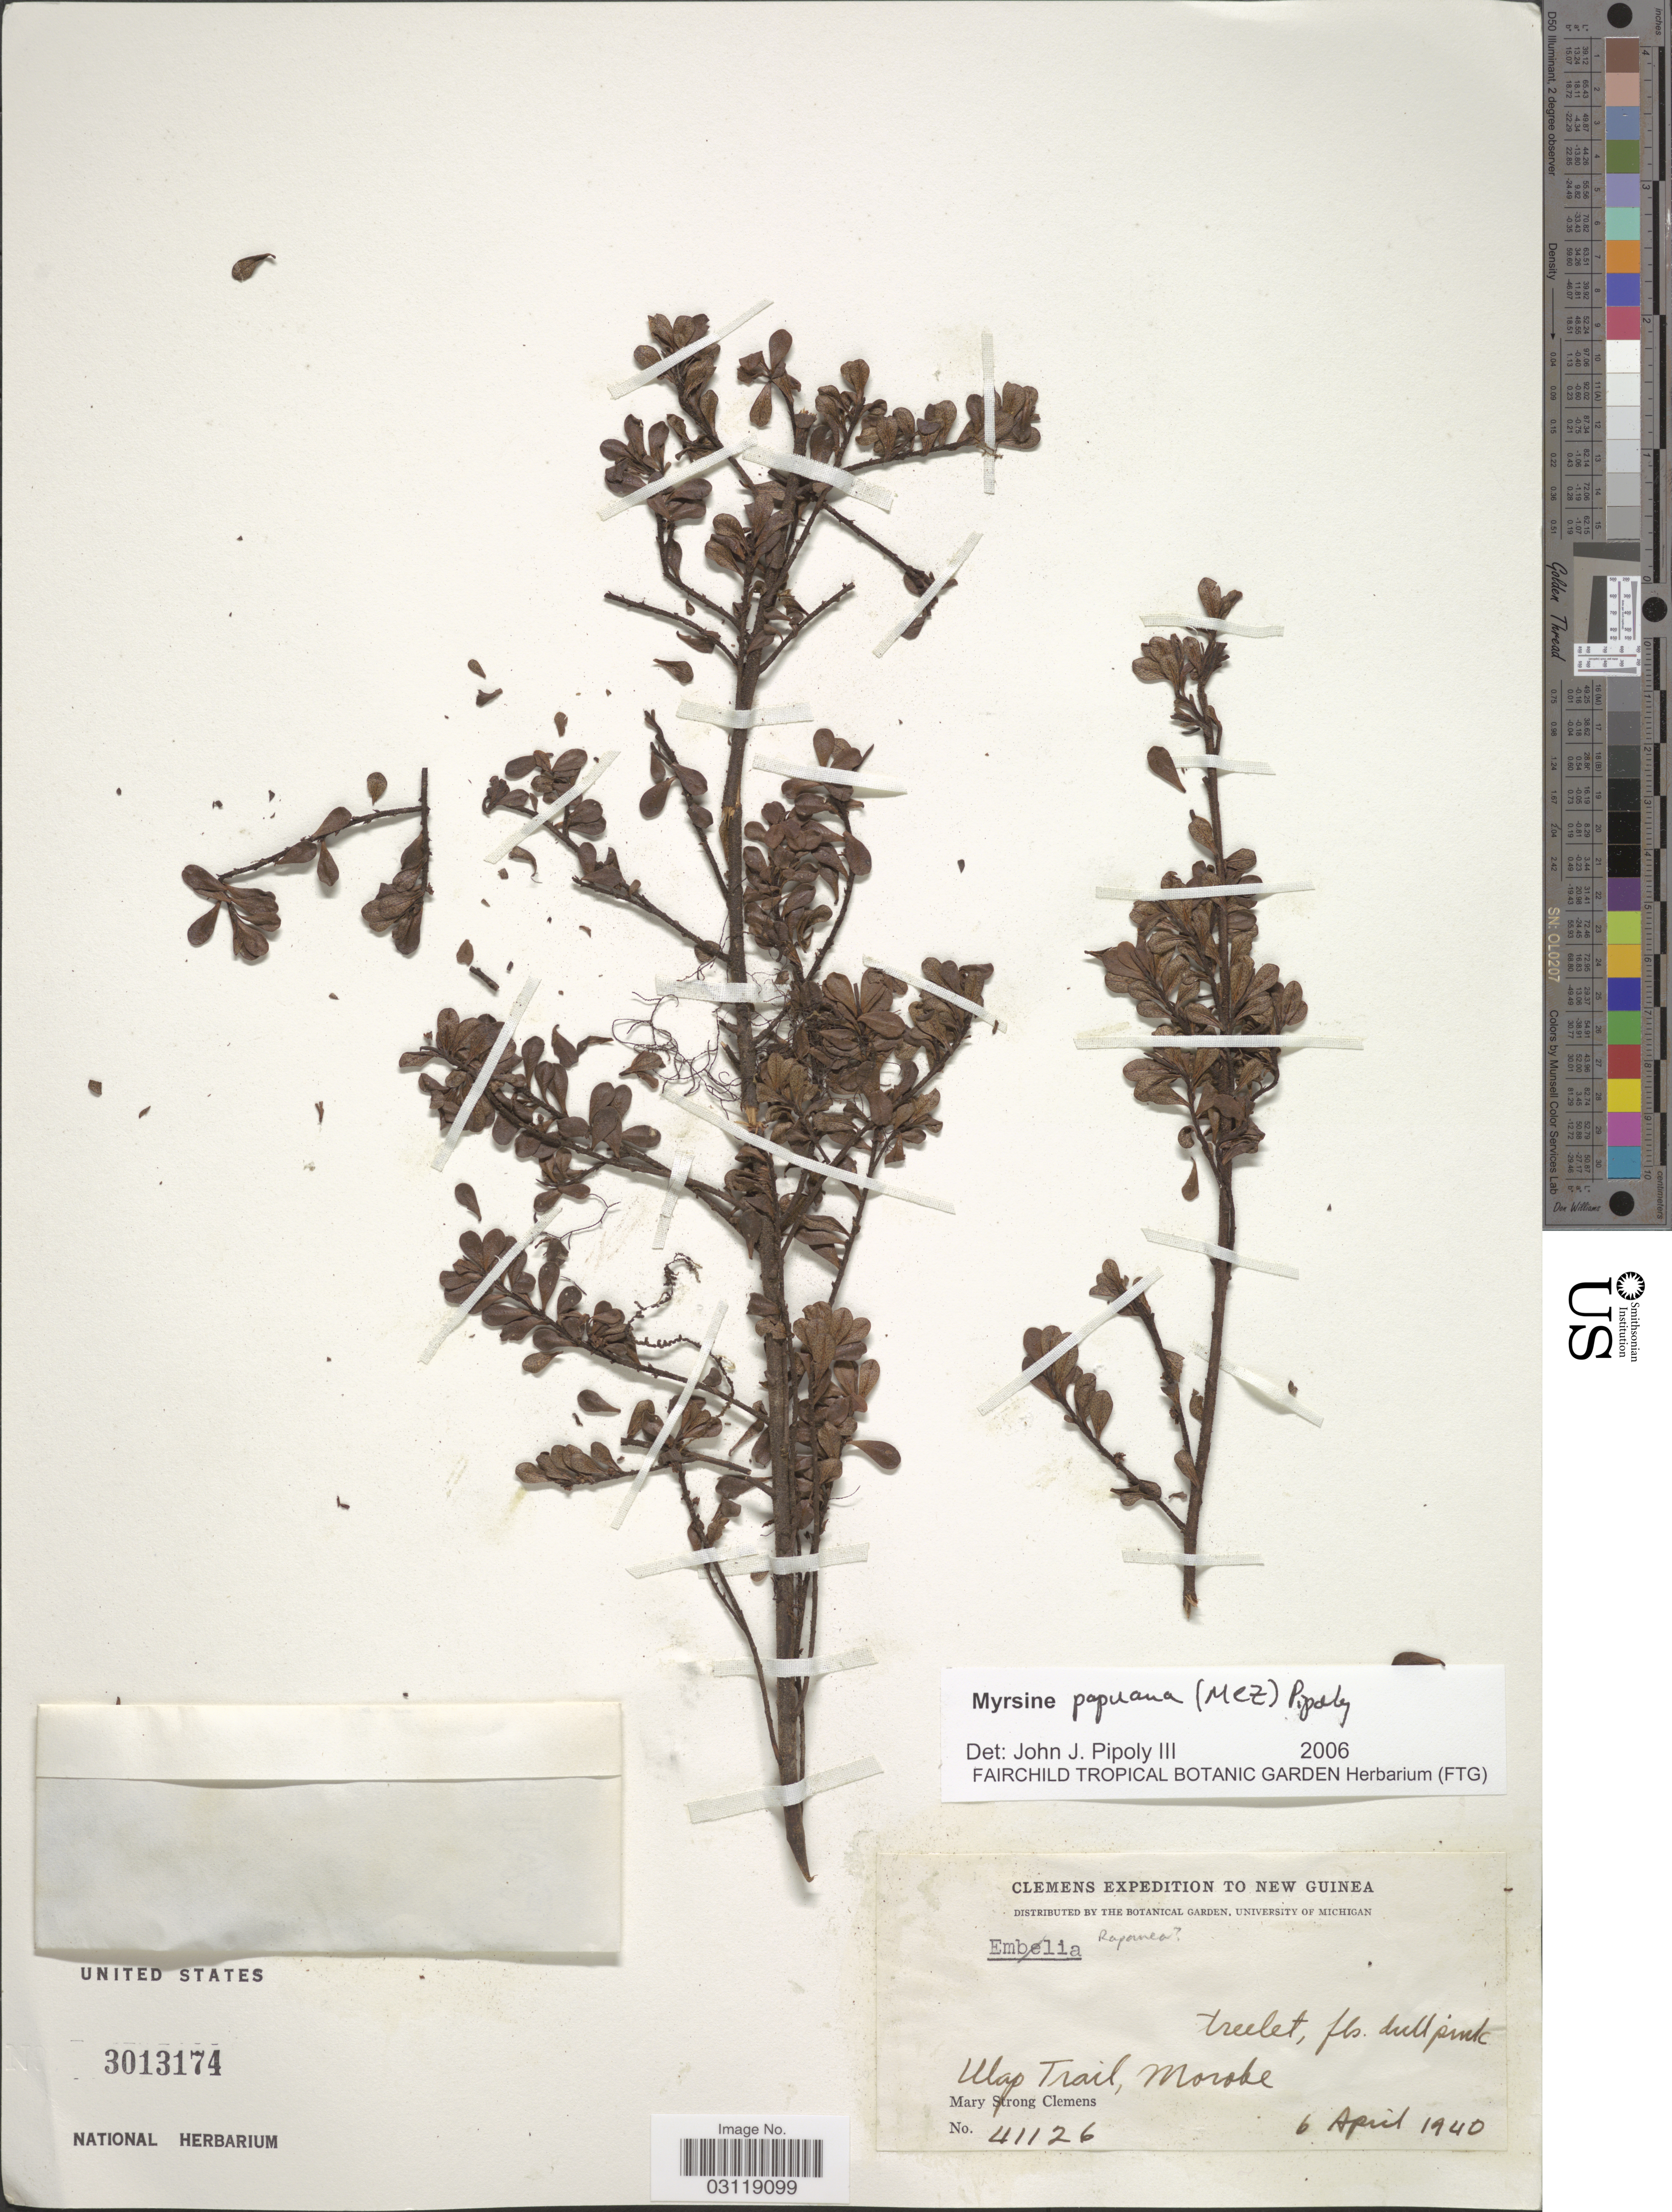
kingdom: Plantae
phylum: Tracheophyta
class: Magnoliopsida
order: Ericales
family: Primulaceae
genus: Rapanea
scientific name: Rapanea papuana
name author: (Hemsl.) Mez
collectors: M. S. Clemens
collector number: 41126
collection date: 1940-04-06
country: Papua New Guinea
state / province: Morobe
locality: New Guinea. Ulap Trail.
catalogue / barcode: US 3013174